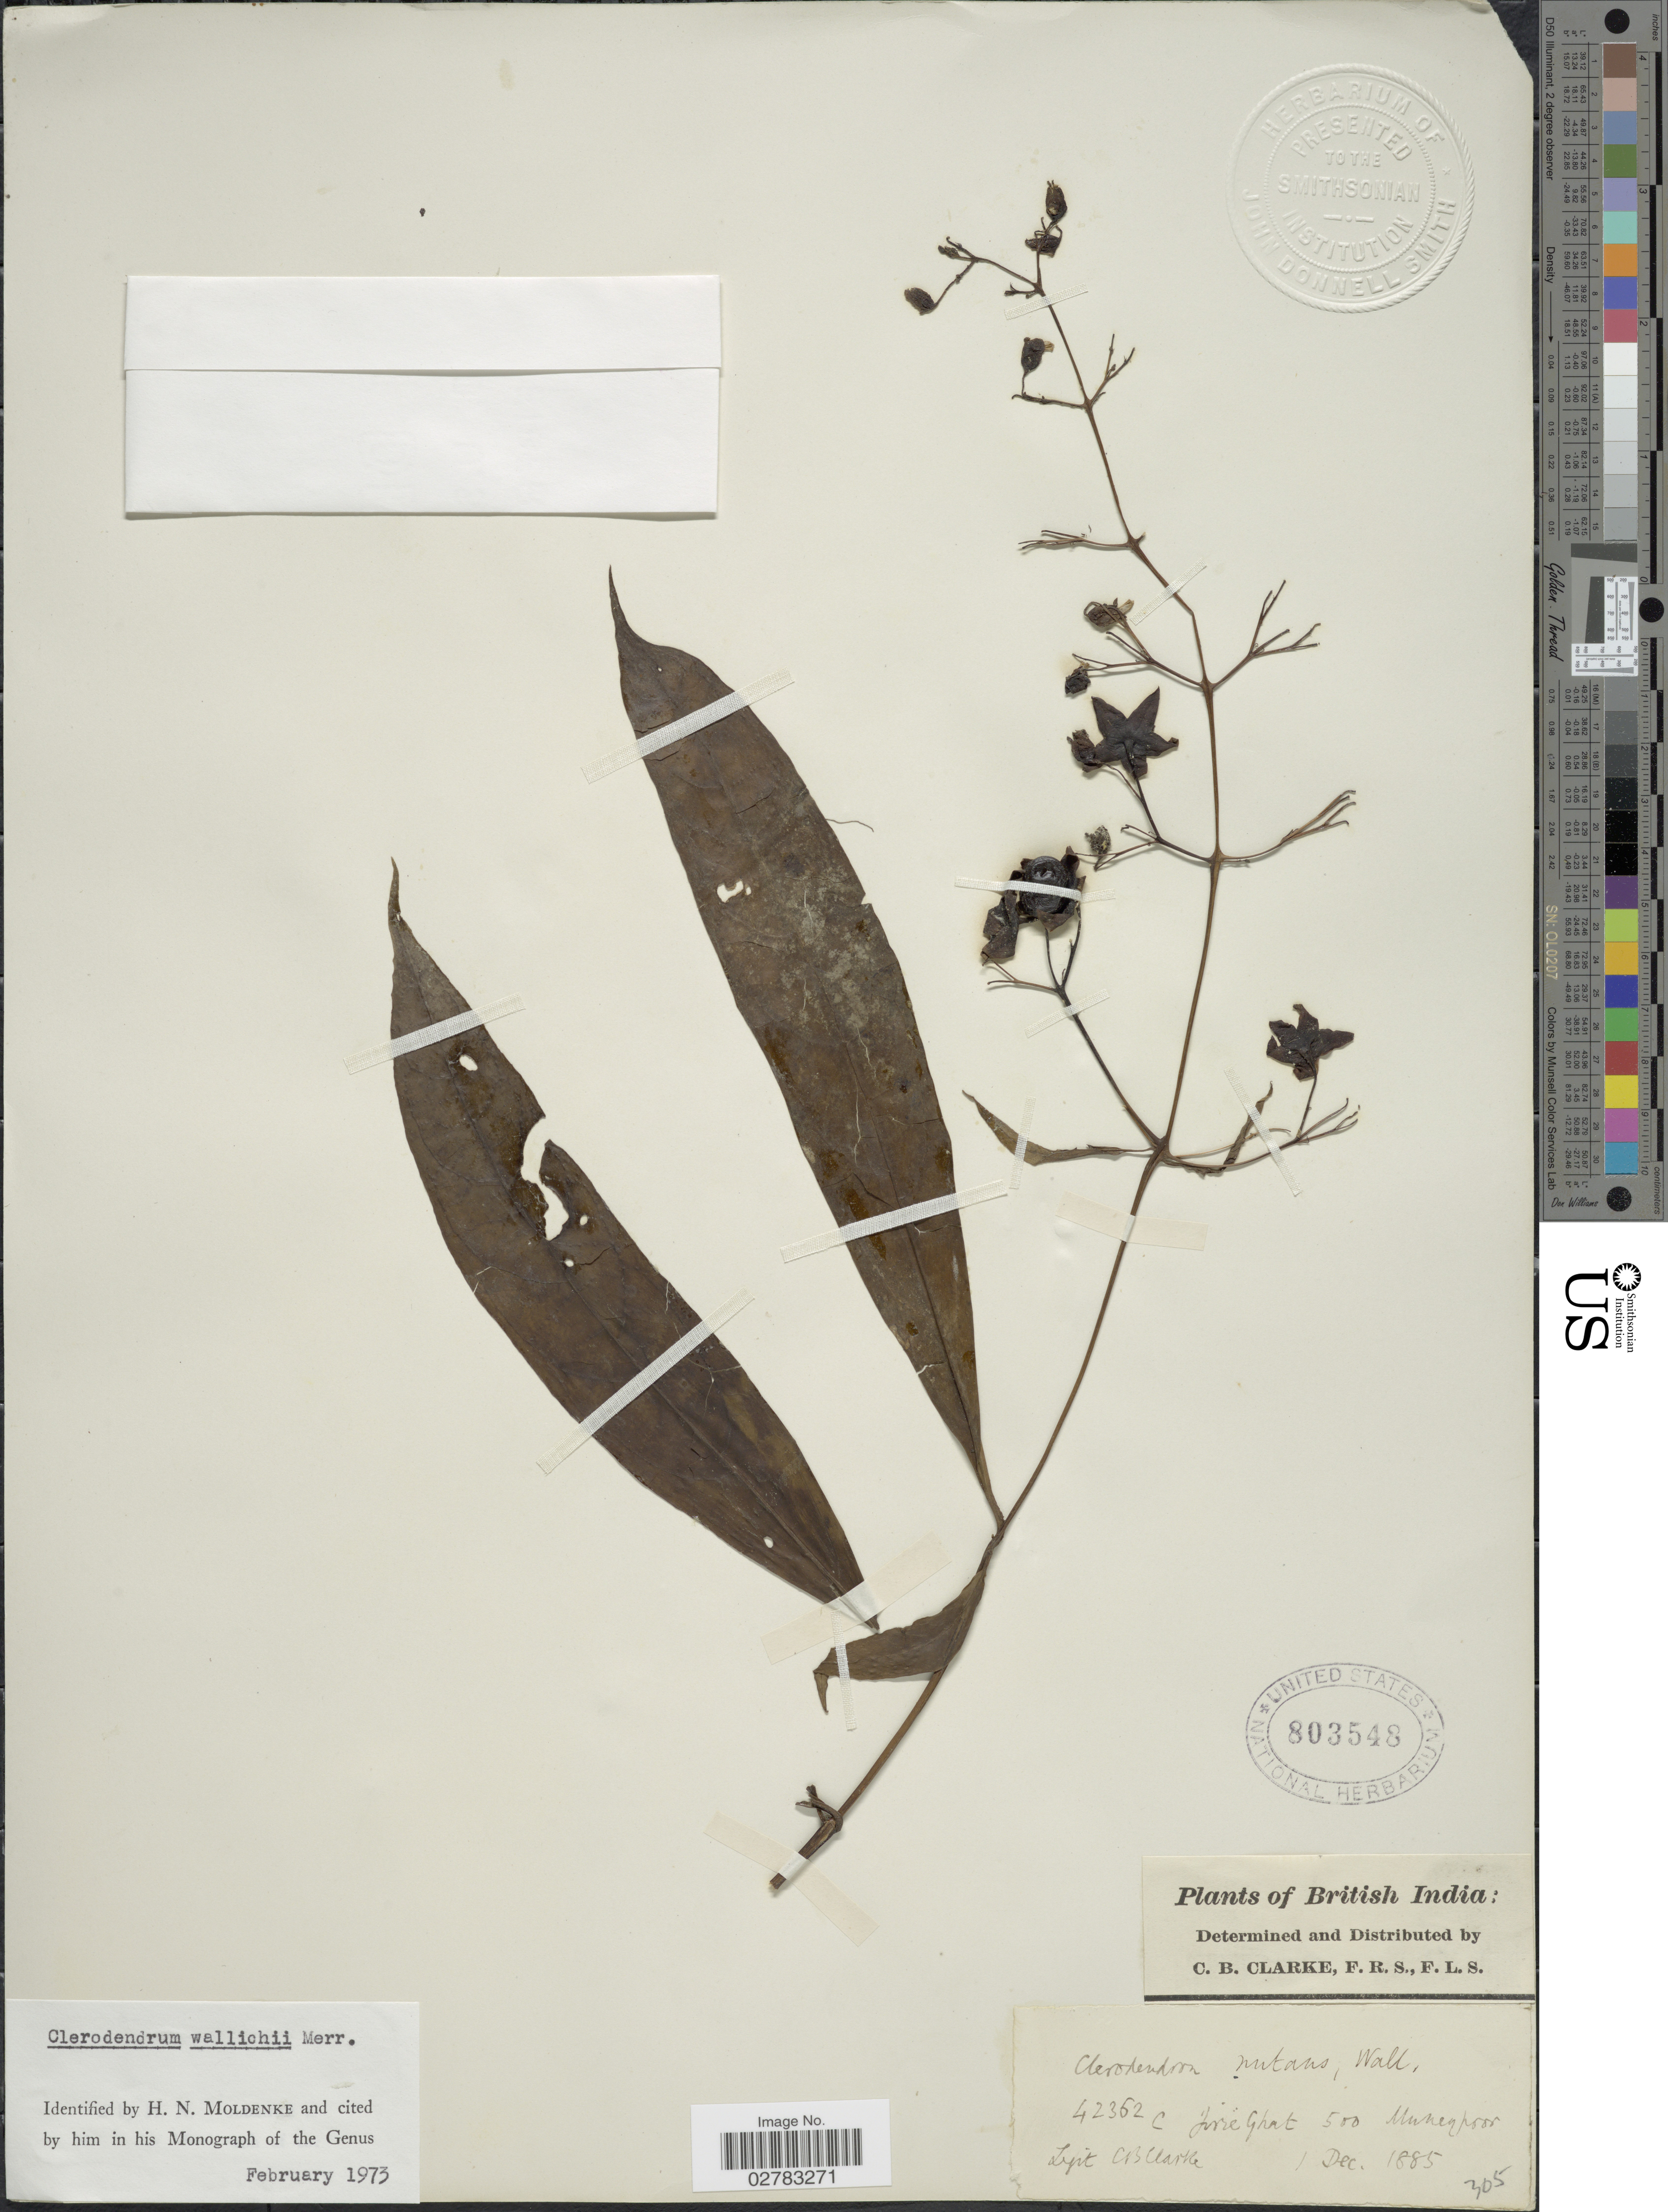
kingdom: Plantae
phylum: Tracheophyta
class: Magnoliopsida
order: Lamiales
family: Lamiaceae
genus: Clerodendrum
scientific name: Clerodendrum wallichii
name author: Merr.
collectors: C. B. Clarke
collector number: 42362C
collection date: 1885-12-01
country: India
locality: British India, Jore [interpreted] Ghat, Muneypoor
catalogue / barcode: US 803548